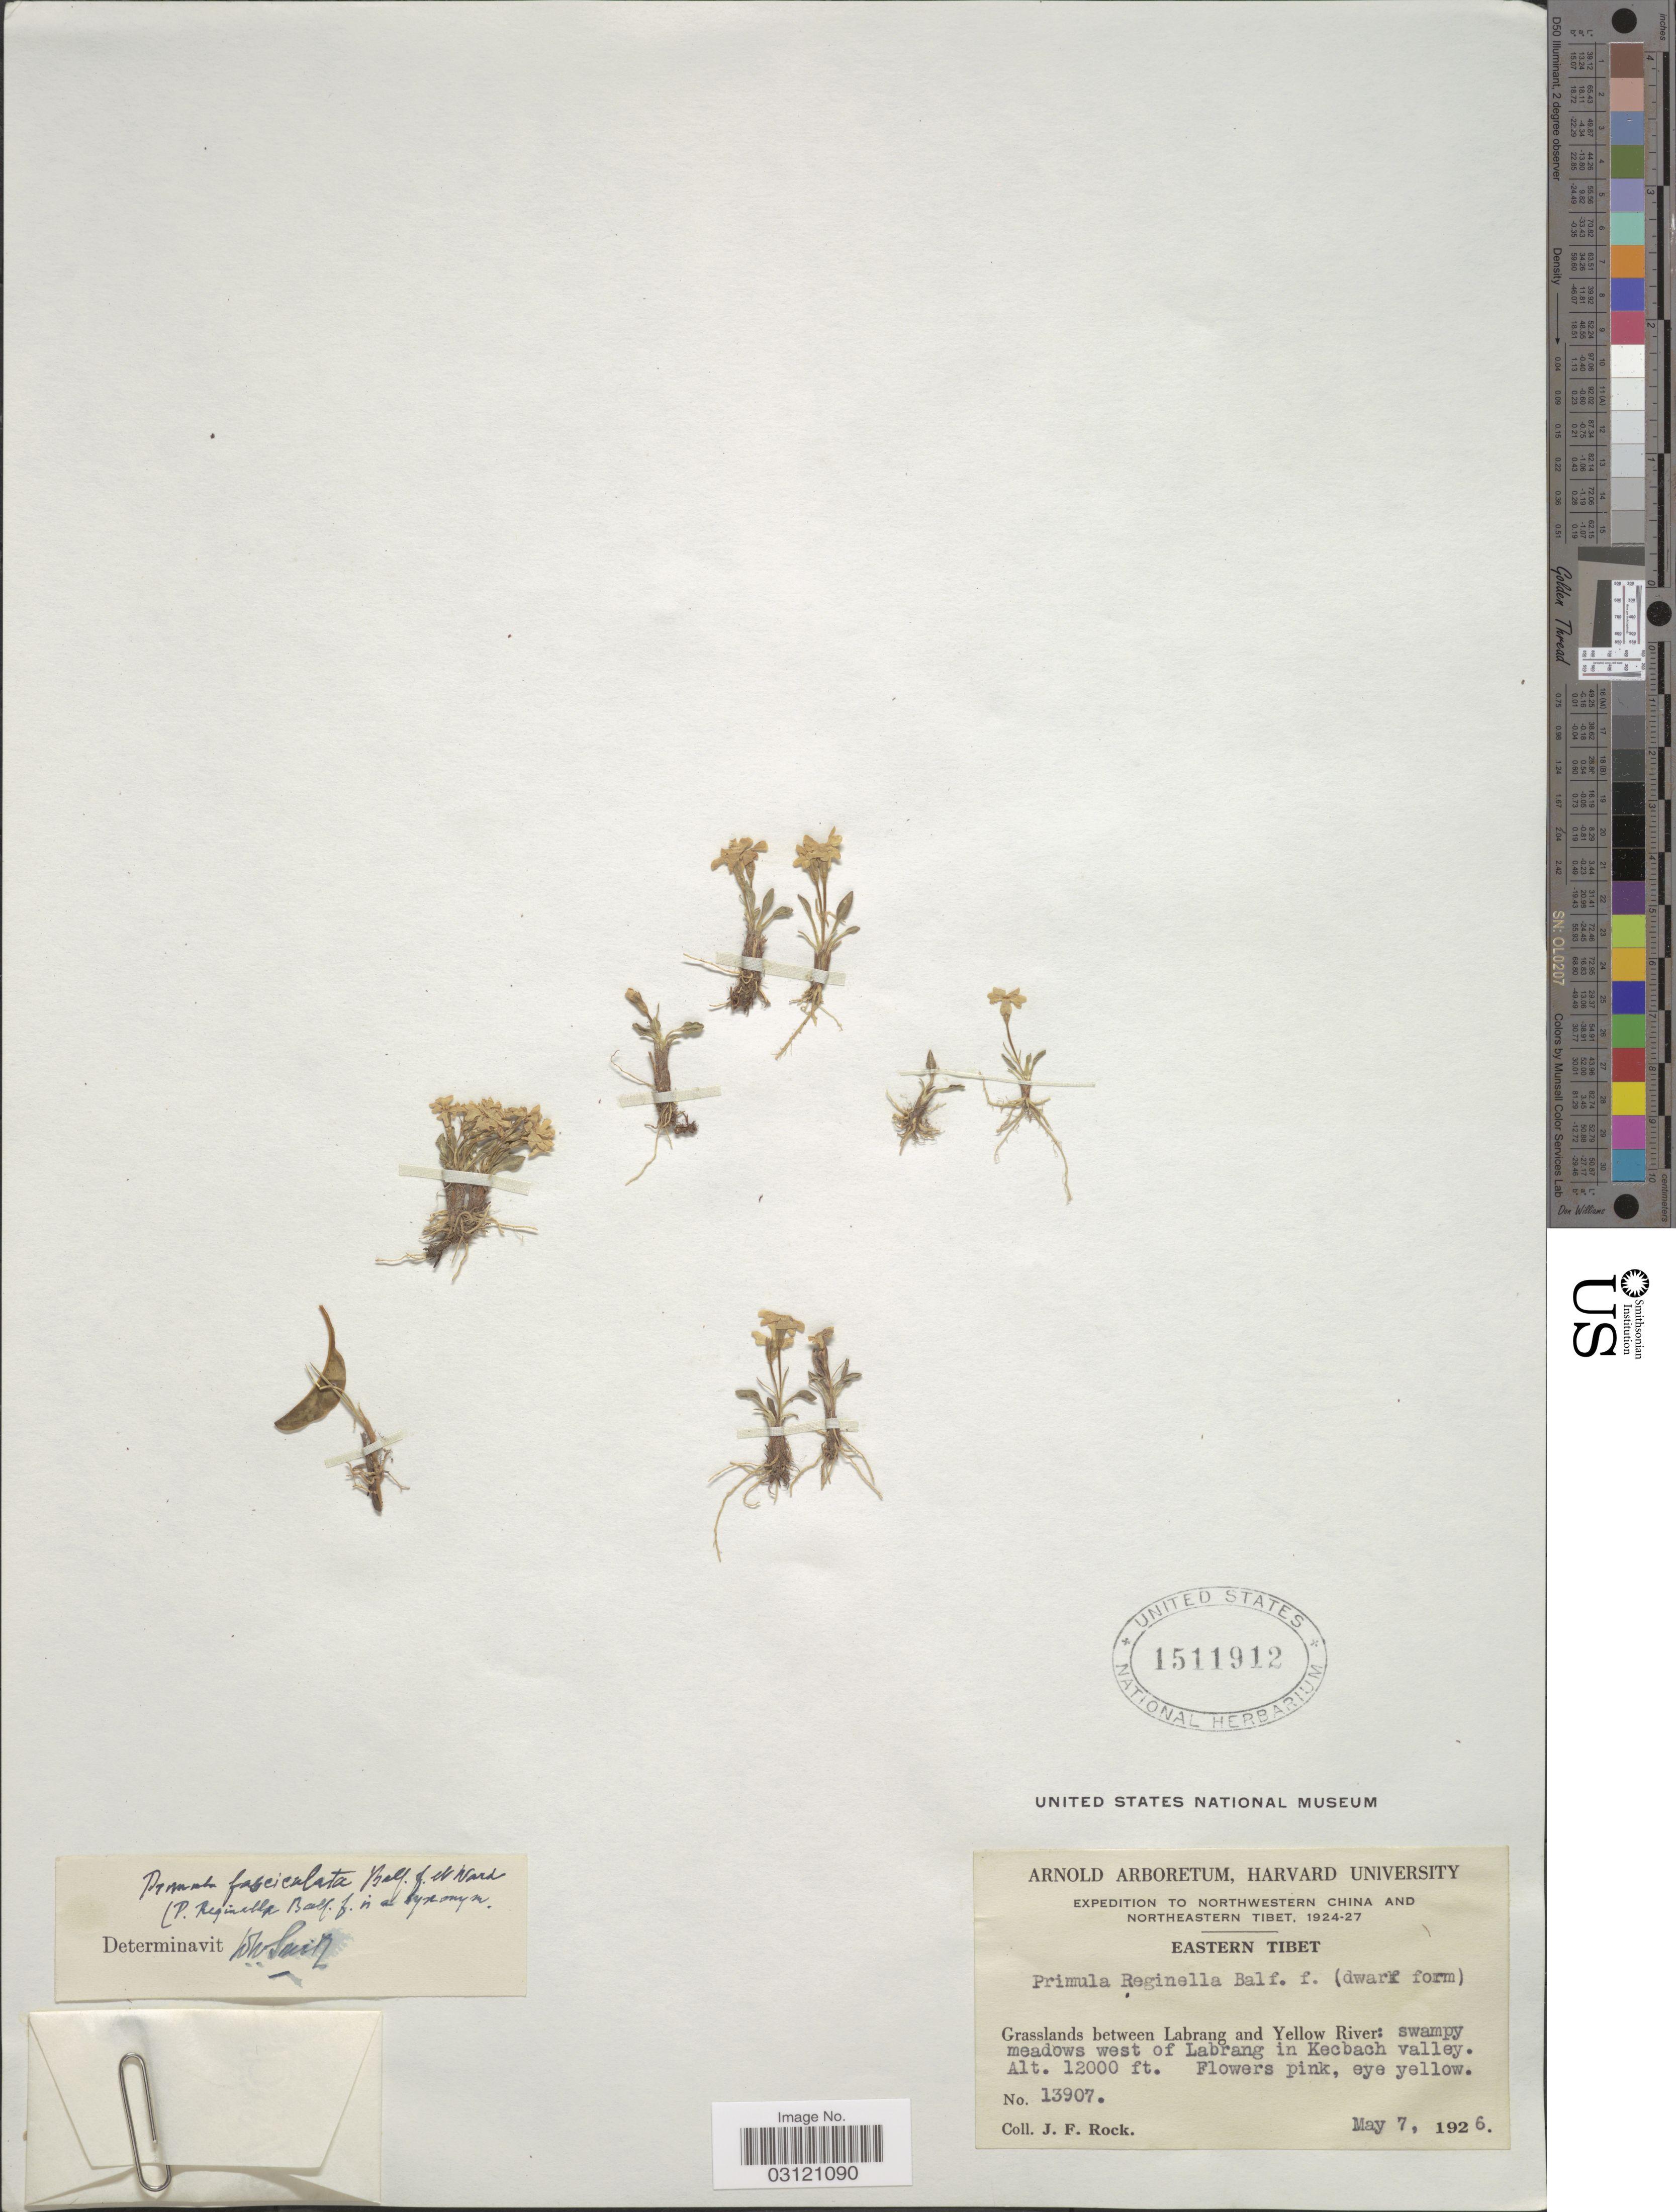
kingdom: Plantae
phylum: Tracheophyta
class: Magnoliopsida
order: Ericales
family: Primulaceae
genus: Primula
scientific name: Primula fasciculata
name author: Balf. f. & Kingdon-Ward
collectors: J. Rock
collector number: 13907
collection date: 1926-05-07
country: China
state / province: Xizang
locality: Eastern Tibet. Grasslands between Labrang and Yellow River: swampy meadows west of Labrang in Kecbach valley.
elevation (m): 3658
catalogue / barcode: US 1511912